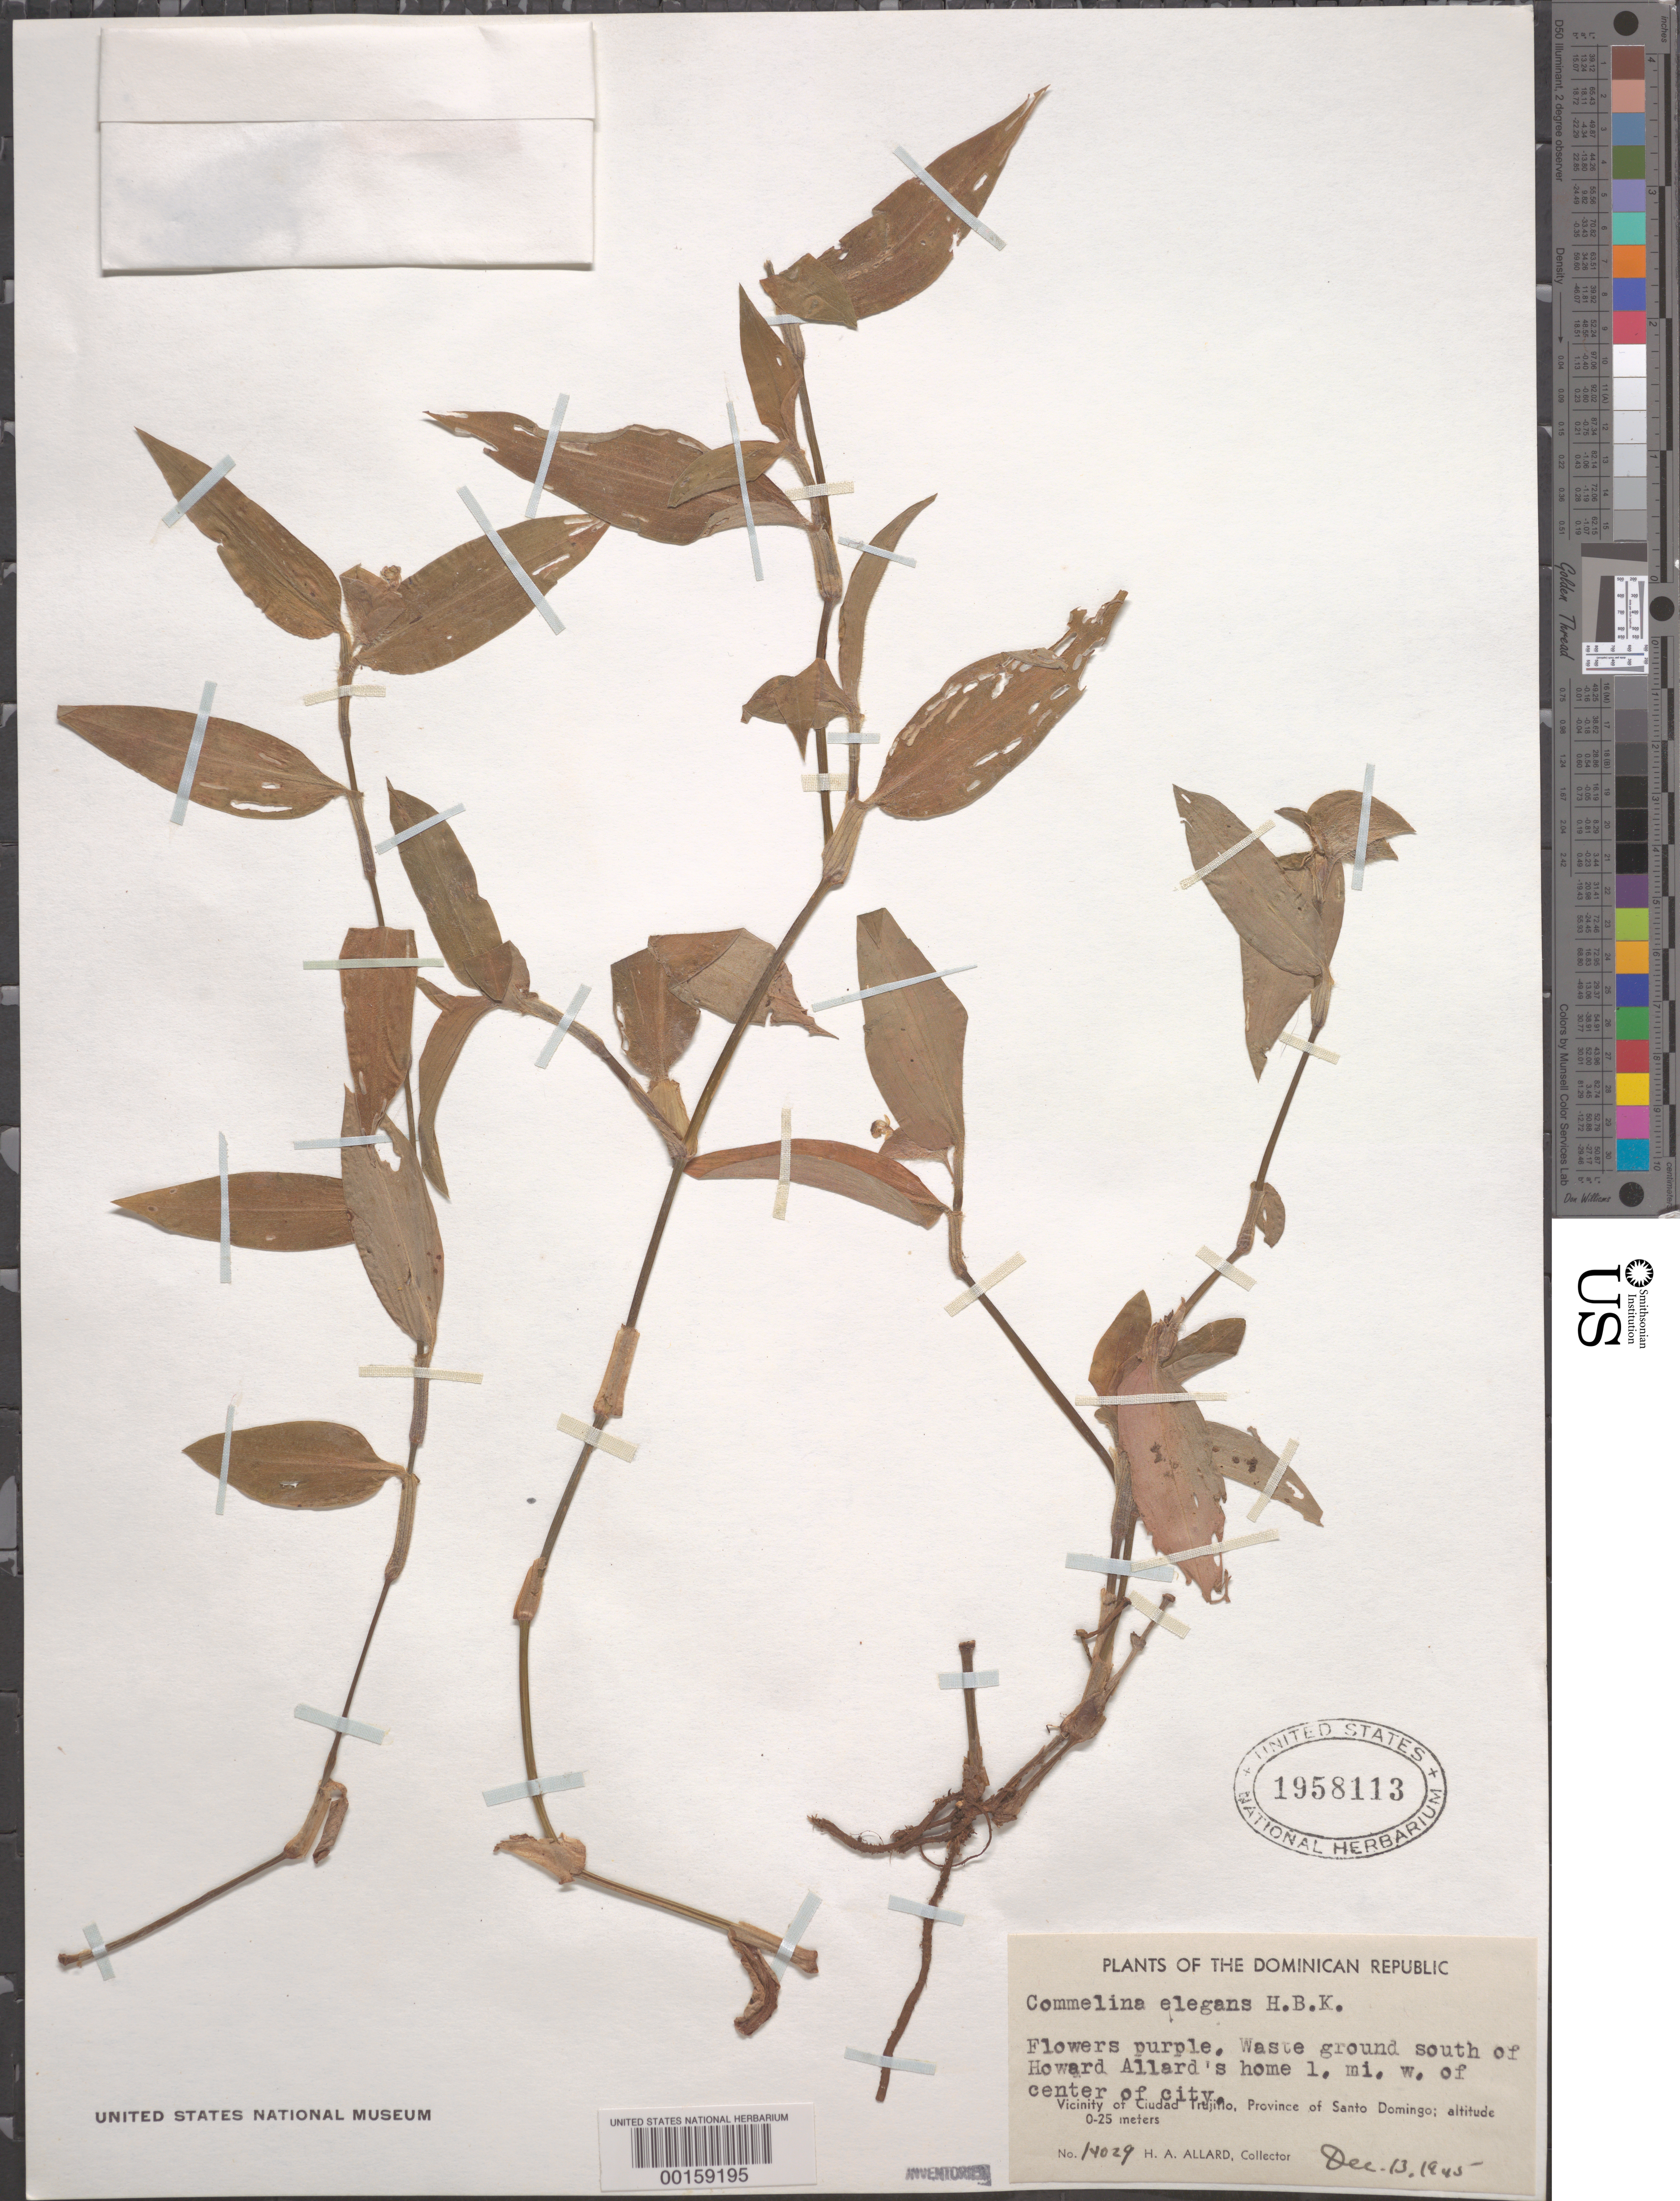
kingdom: Plantae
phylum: Tracheophyta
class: Liliopsida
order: Commelinales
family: Commelinaceae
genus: Commelina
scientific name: Commelina erecta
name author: L.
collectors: H. A. Allard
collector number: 14029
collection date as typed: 13 Dec 1945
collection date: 1945-12-13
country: Dominican Republic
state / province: Distrito Nacional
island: Hispaniola Island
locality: Ciudad trujillo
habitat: Waste ground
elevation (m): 0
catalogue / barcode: US 1958113